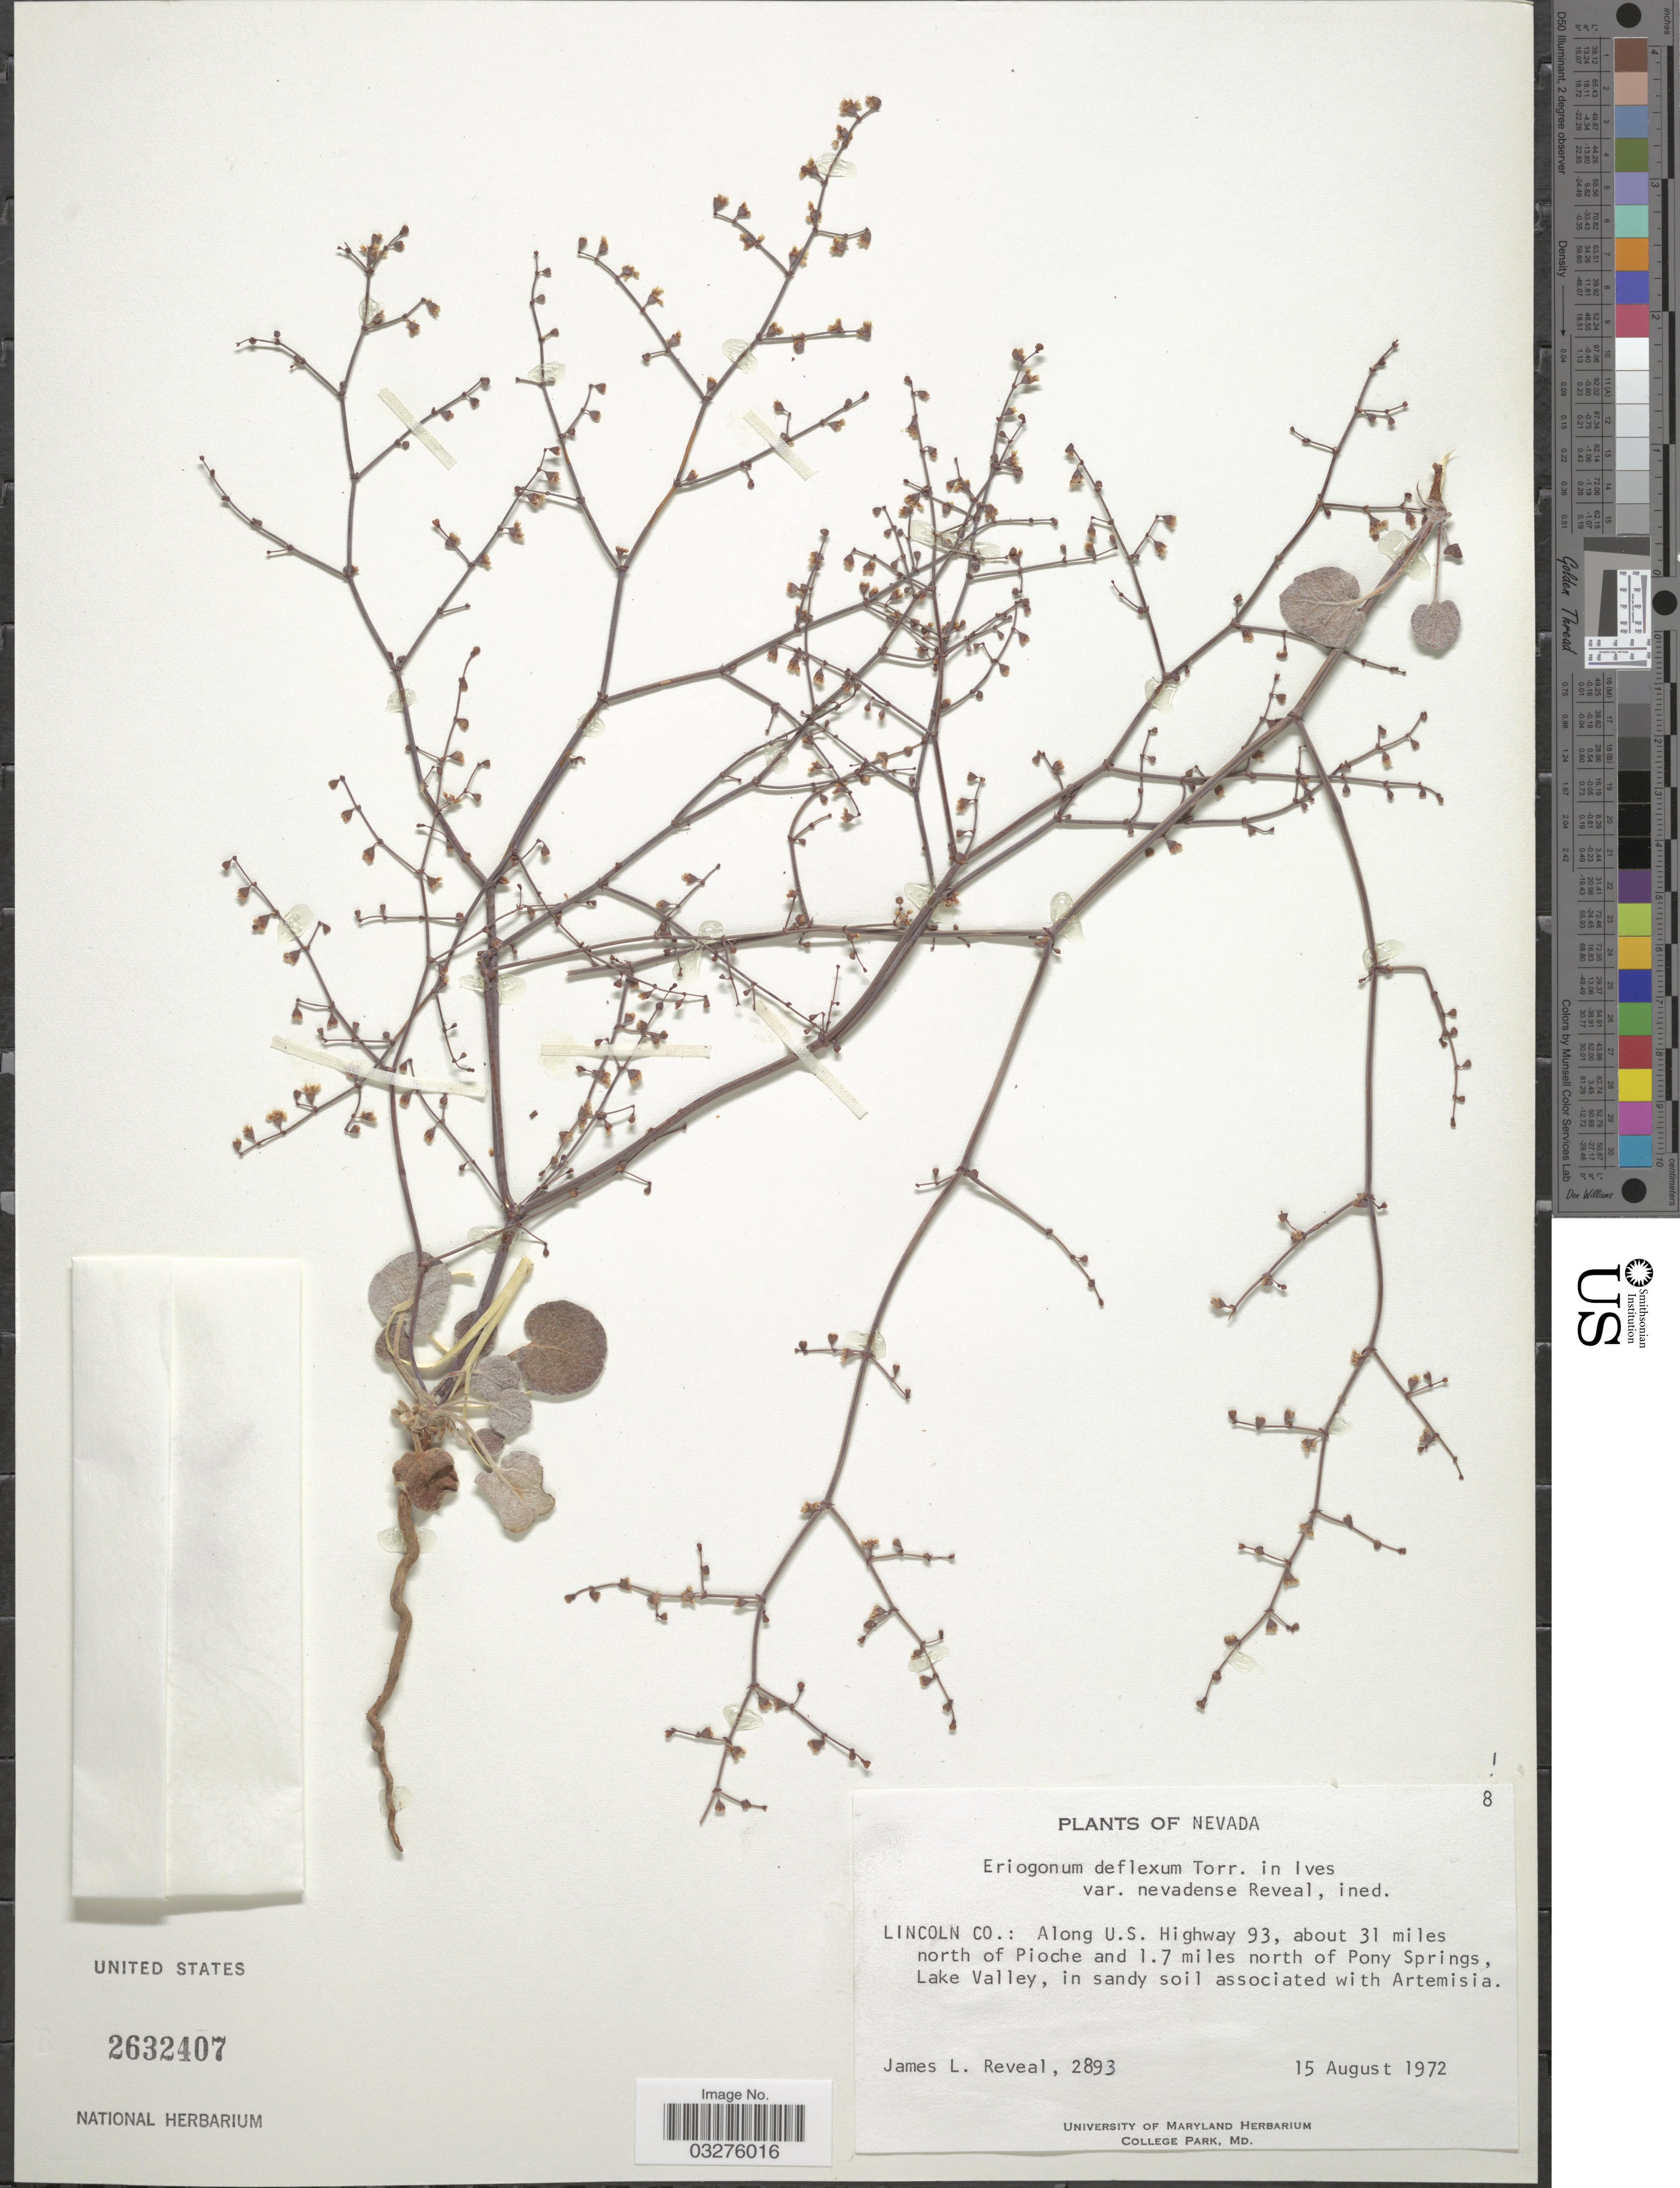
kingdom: Plantae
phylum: Tracheophyta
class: Magnoliopsida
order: Caryophyllales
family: Polygonaceae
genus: Eriogonum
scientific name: Eriogonum deflexum var. nevadense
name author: Reveal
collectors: J. L. Reveal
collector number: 2893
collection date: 1972-08-15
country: United States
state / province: Nevada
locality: Lincoln Co.: Along U.S. Highway 93, about 31 miles north of Pioche and 1.7 miles north of Pony Springs, Lake Valley.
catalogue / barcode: US 2632407